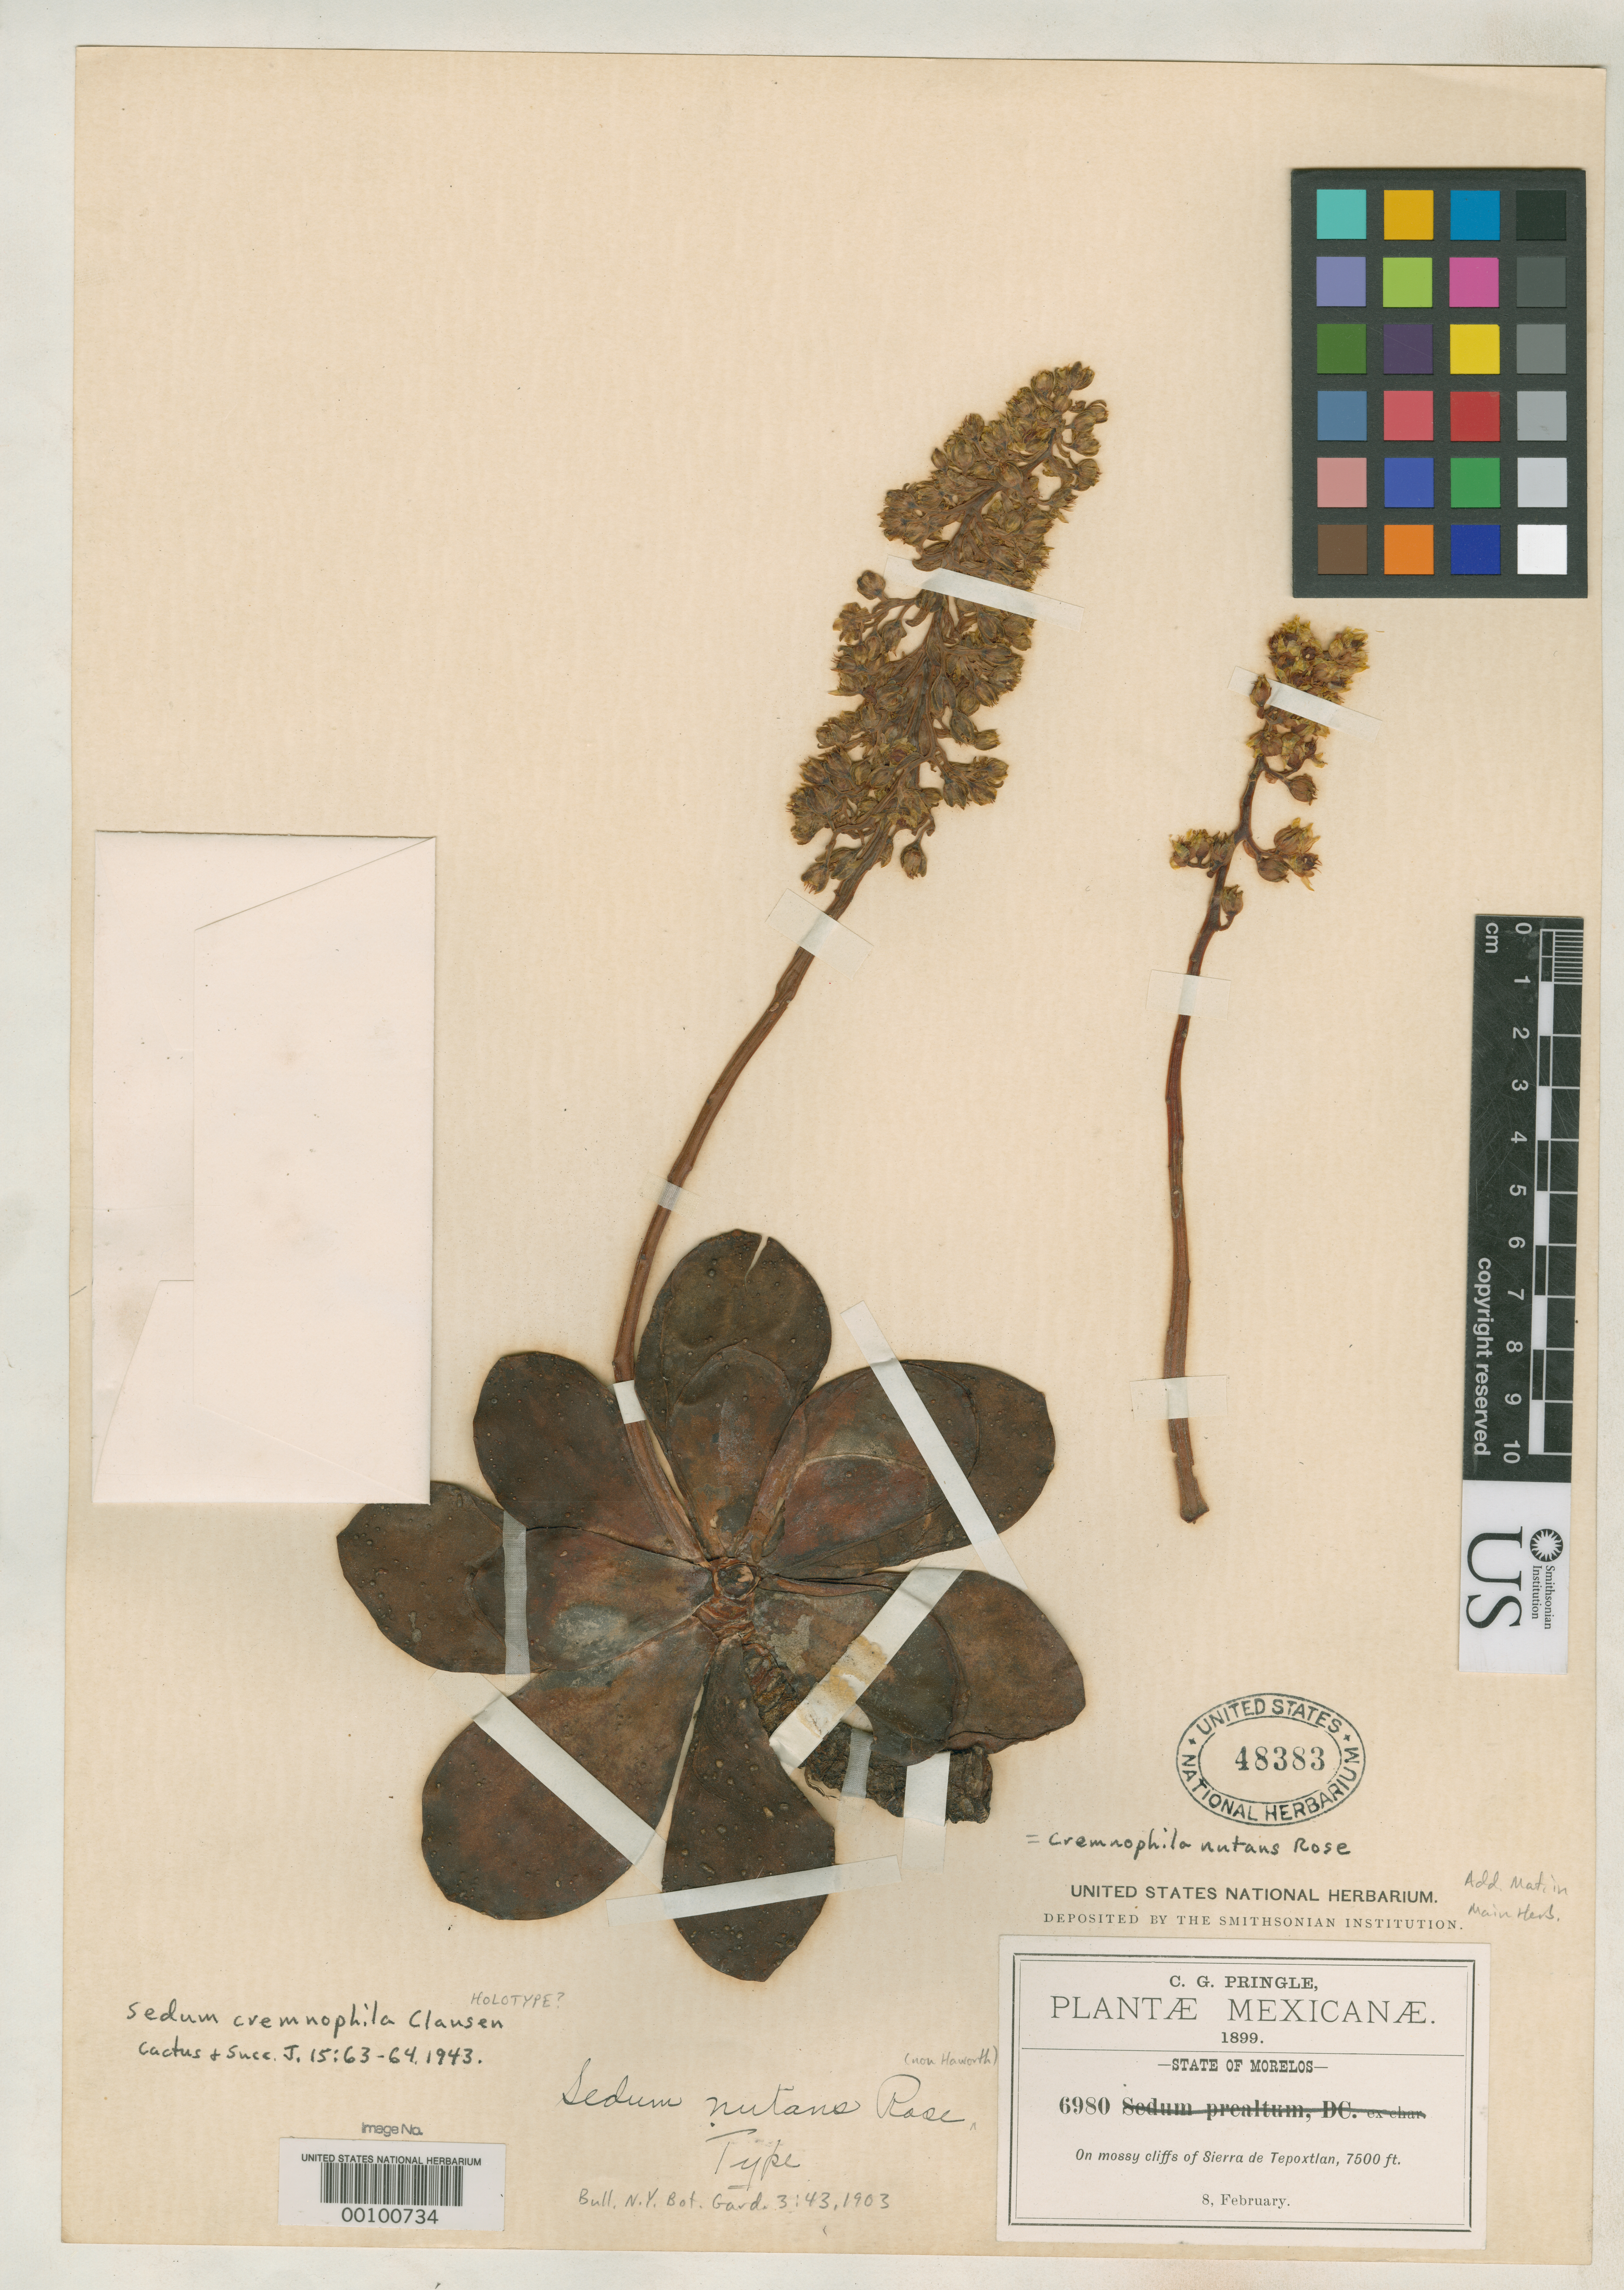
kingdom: Plantae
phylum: Tracheophyta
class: Magnoliopsida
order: Saxifragales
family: Crassulaceae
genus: Sedum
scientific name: Sedum nutans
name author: Rose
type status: Holotype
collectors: C. G. Pringle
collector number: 6980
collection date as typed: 08 Feb 1899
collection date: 1899-02-08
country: Mexico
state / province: Morelos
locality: Cliffs of Tepoxtlan.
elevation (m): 2250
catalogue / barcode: US 48383